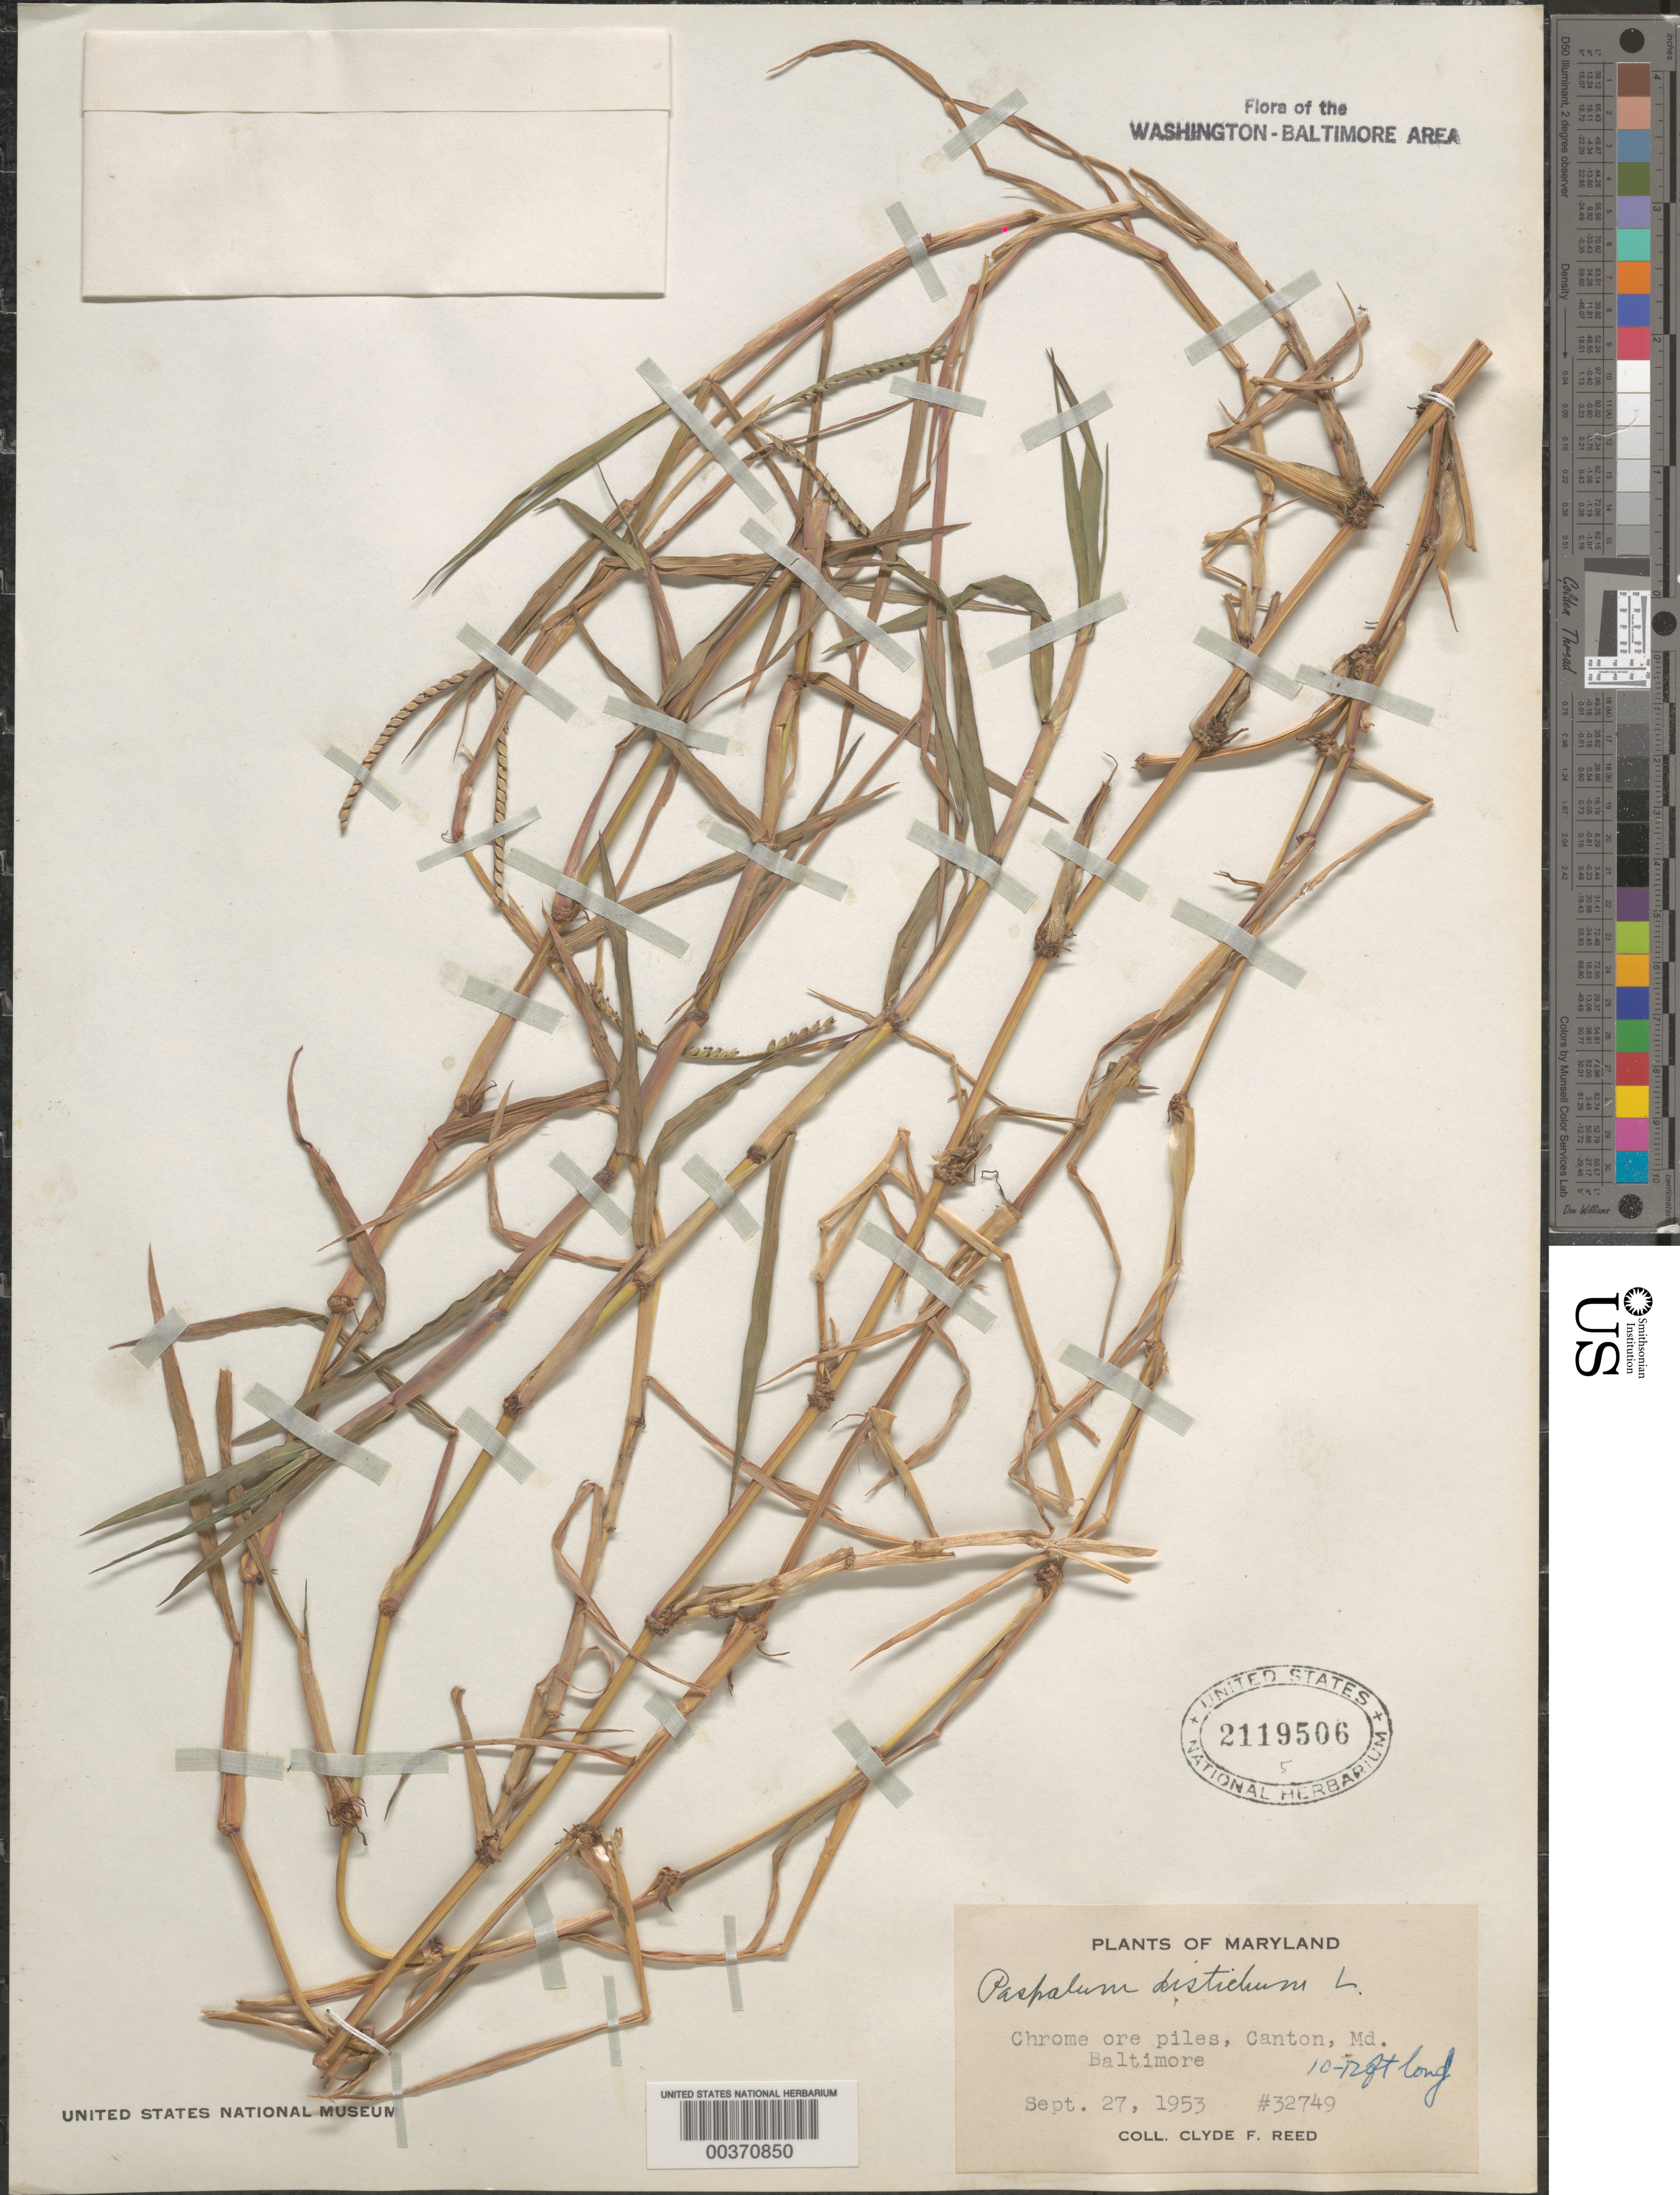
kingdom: Plantae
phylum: Tracheophyta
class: Liliopsida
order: Poales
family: Poaceae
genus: Paspalum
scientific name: Paspalum distichum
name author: L.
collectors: C. F. Reed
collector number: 32749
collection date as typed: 27 Sep 1953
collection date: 1953-09-27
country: United States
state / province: Maryland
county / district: City of Baltimore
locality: Canton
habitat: On crome ore piles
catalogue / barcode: US 2119506